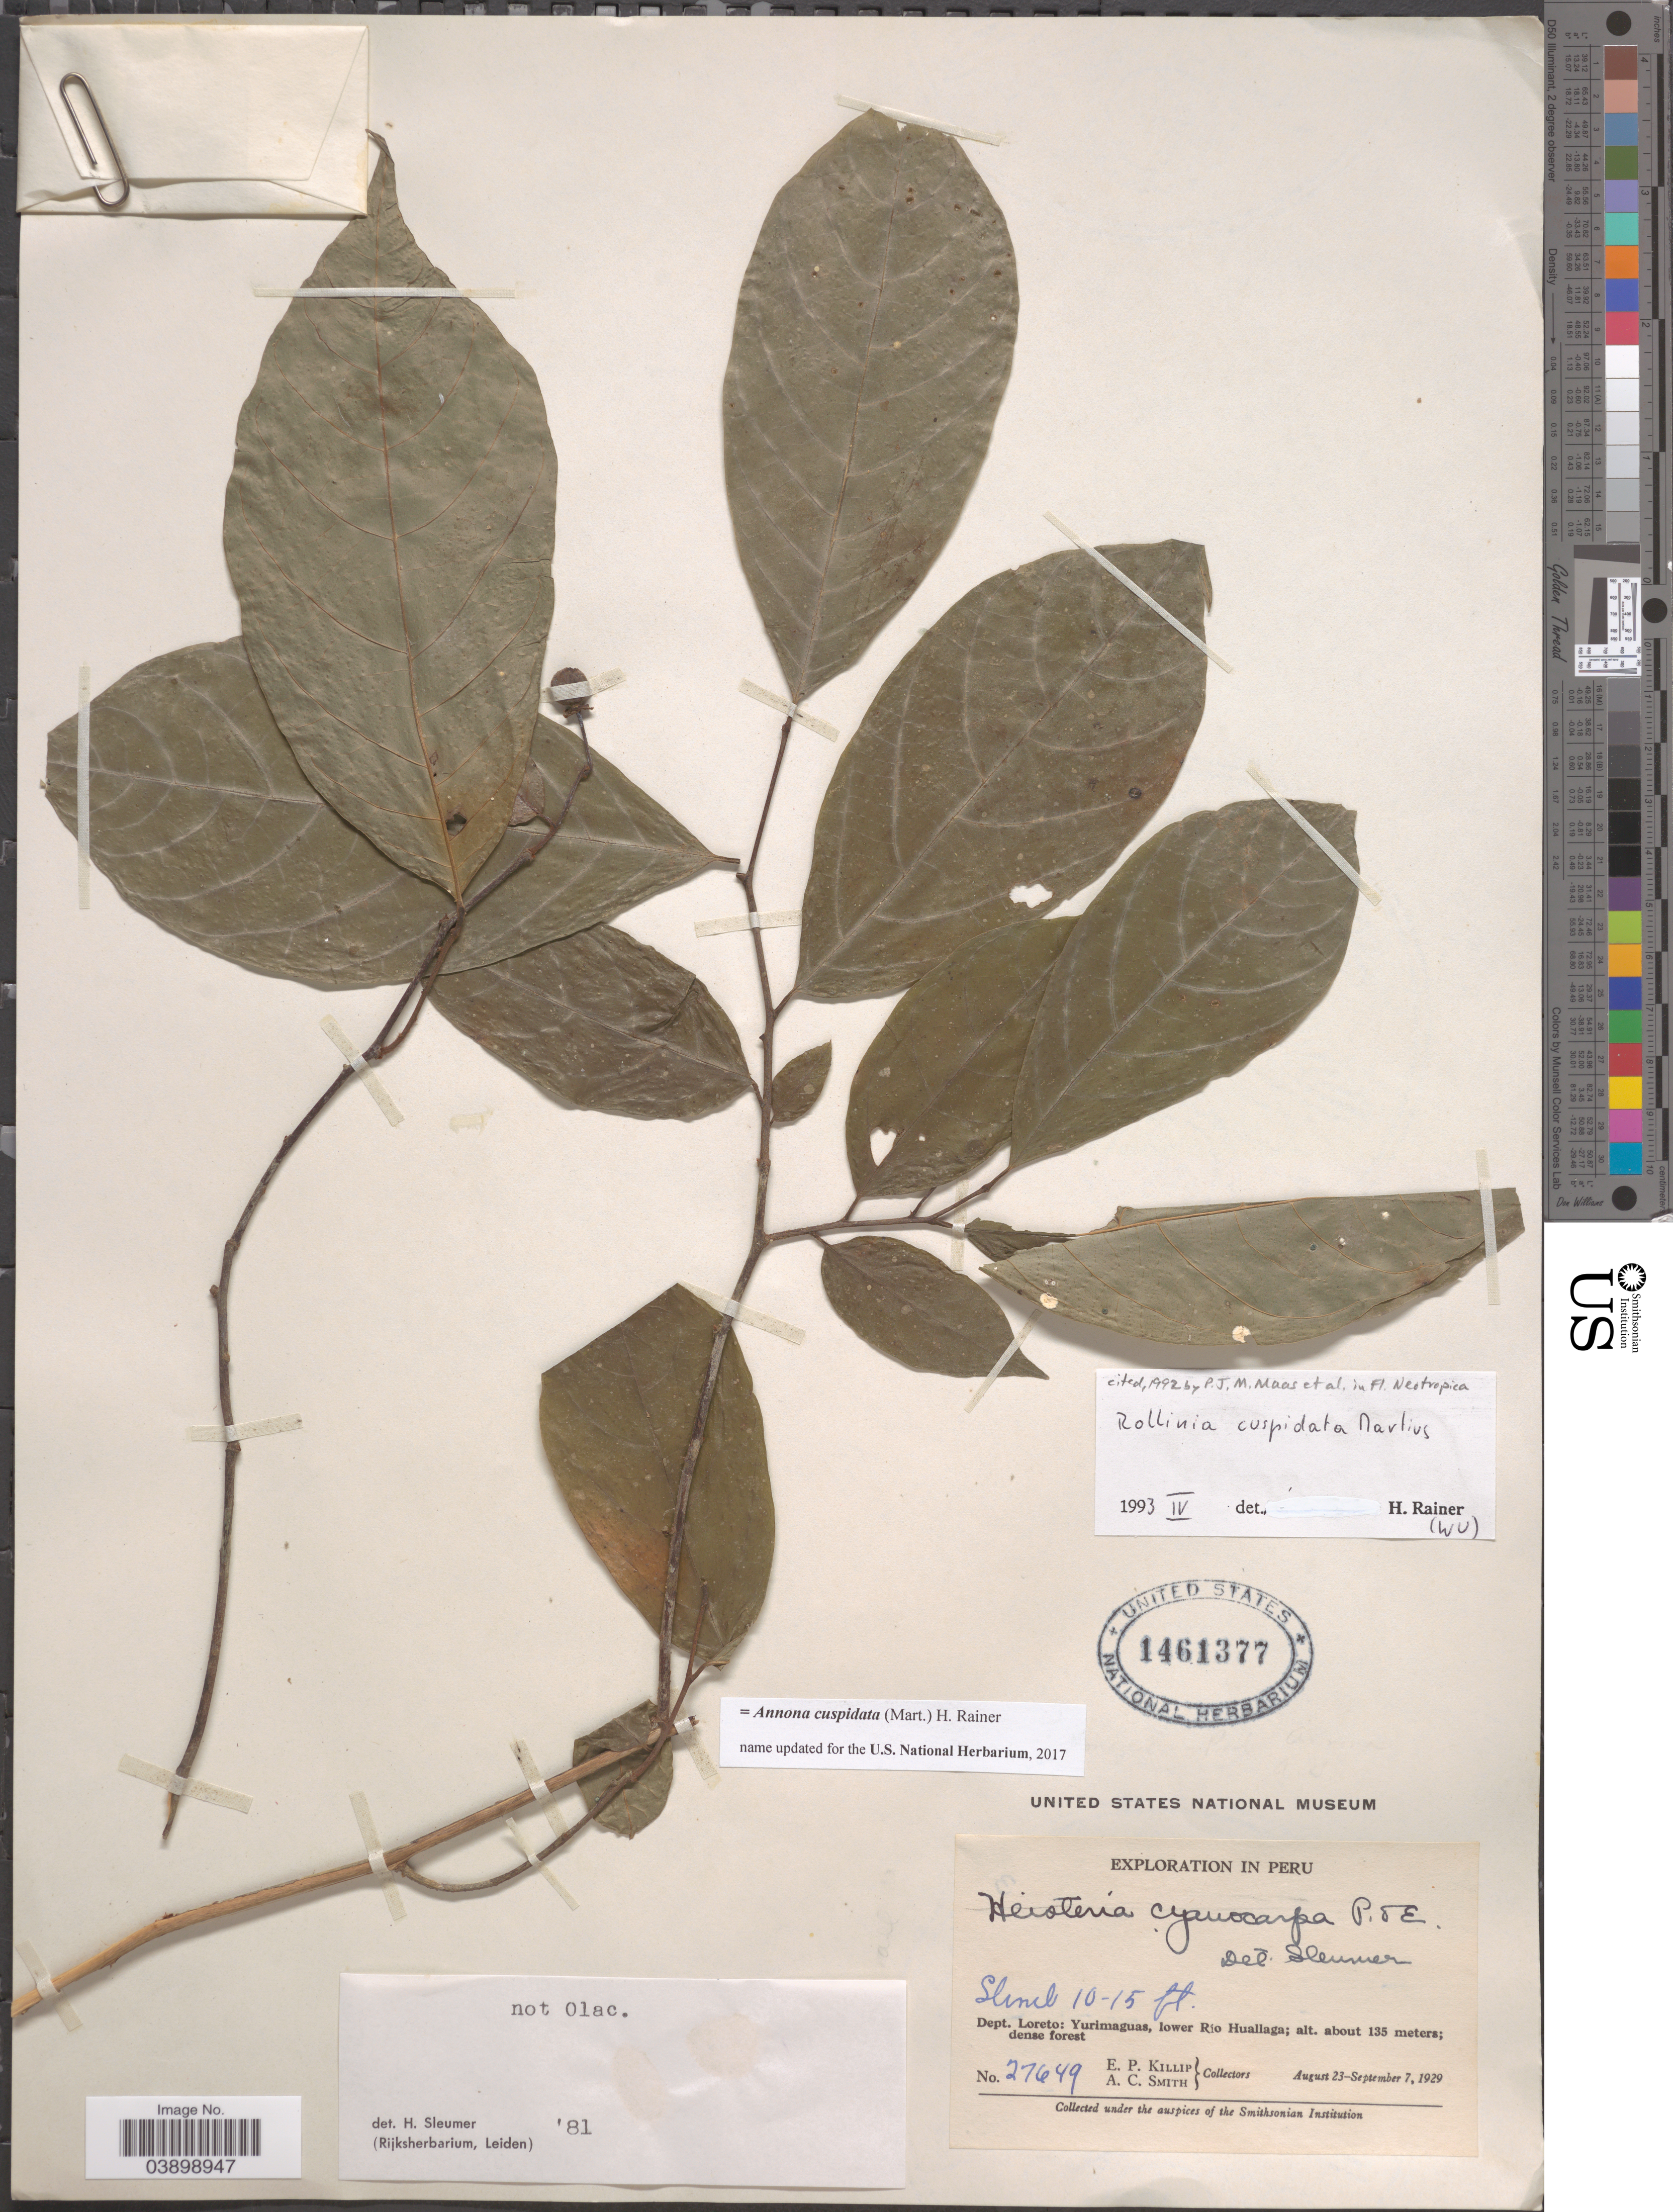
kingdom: Plantae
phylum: Tracheophyta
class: Magnoliopsida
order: Magnoliales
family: Annonaceae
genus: Annona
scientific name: Annona cuspidata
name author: (Mart.) H. Rainer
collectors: E. P. Killip & A. C. Smith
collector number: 27649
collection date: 1929-08-23/1929-09-07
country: Peru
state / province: Loreto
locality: Dept. Loreto: Yurimaguas, lower Río Huallaga.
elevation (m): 135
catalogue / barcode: US 1461377